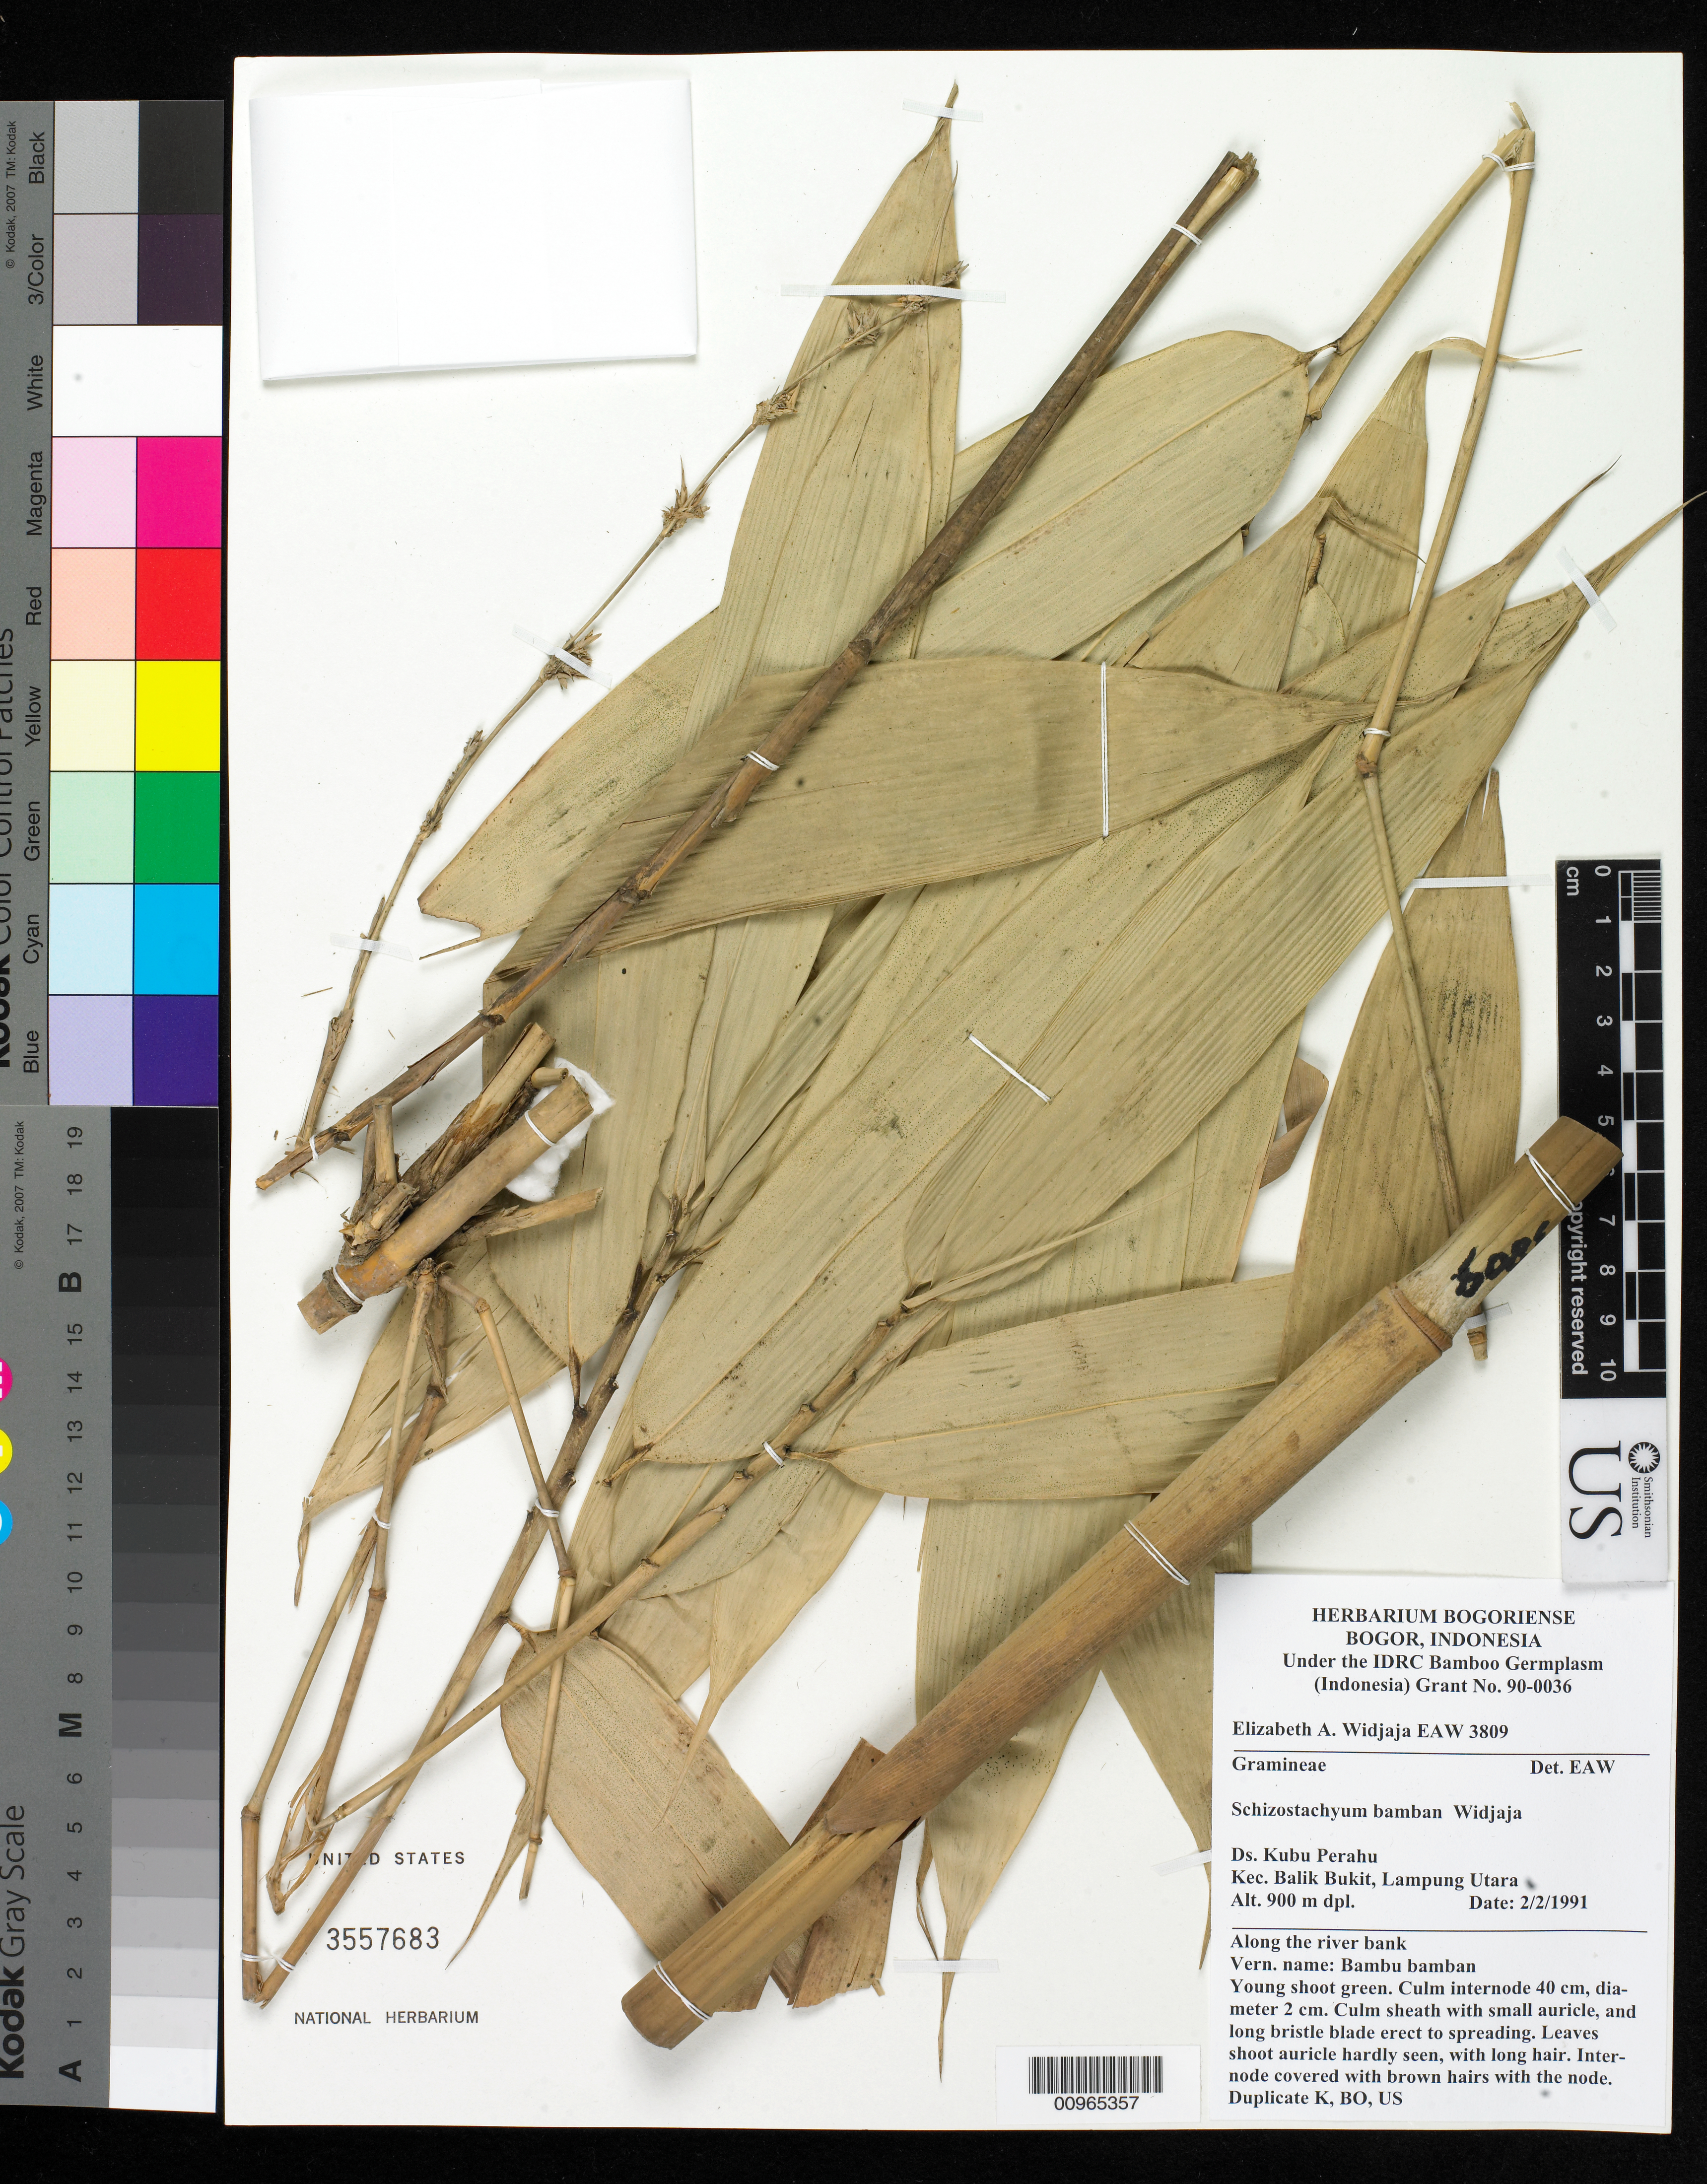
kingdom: Plantae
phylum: Tracheophyta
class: Liliopsida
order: Poales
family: Poaceae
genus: Schizostachyum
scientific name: Schizostachyum bamban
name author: Widjaja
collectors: E. A. Widjaja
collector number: EAW 3809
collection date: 1991-02-02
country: Indonesia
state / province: Sumatra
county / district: Lampung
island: Sumatra I.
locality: Ds. Kubu Perahu, Kec. Balik Bukit, Lampung Utara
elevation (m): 900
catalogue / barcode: US 3557683